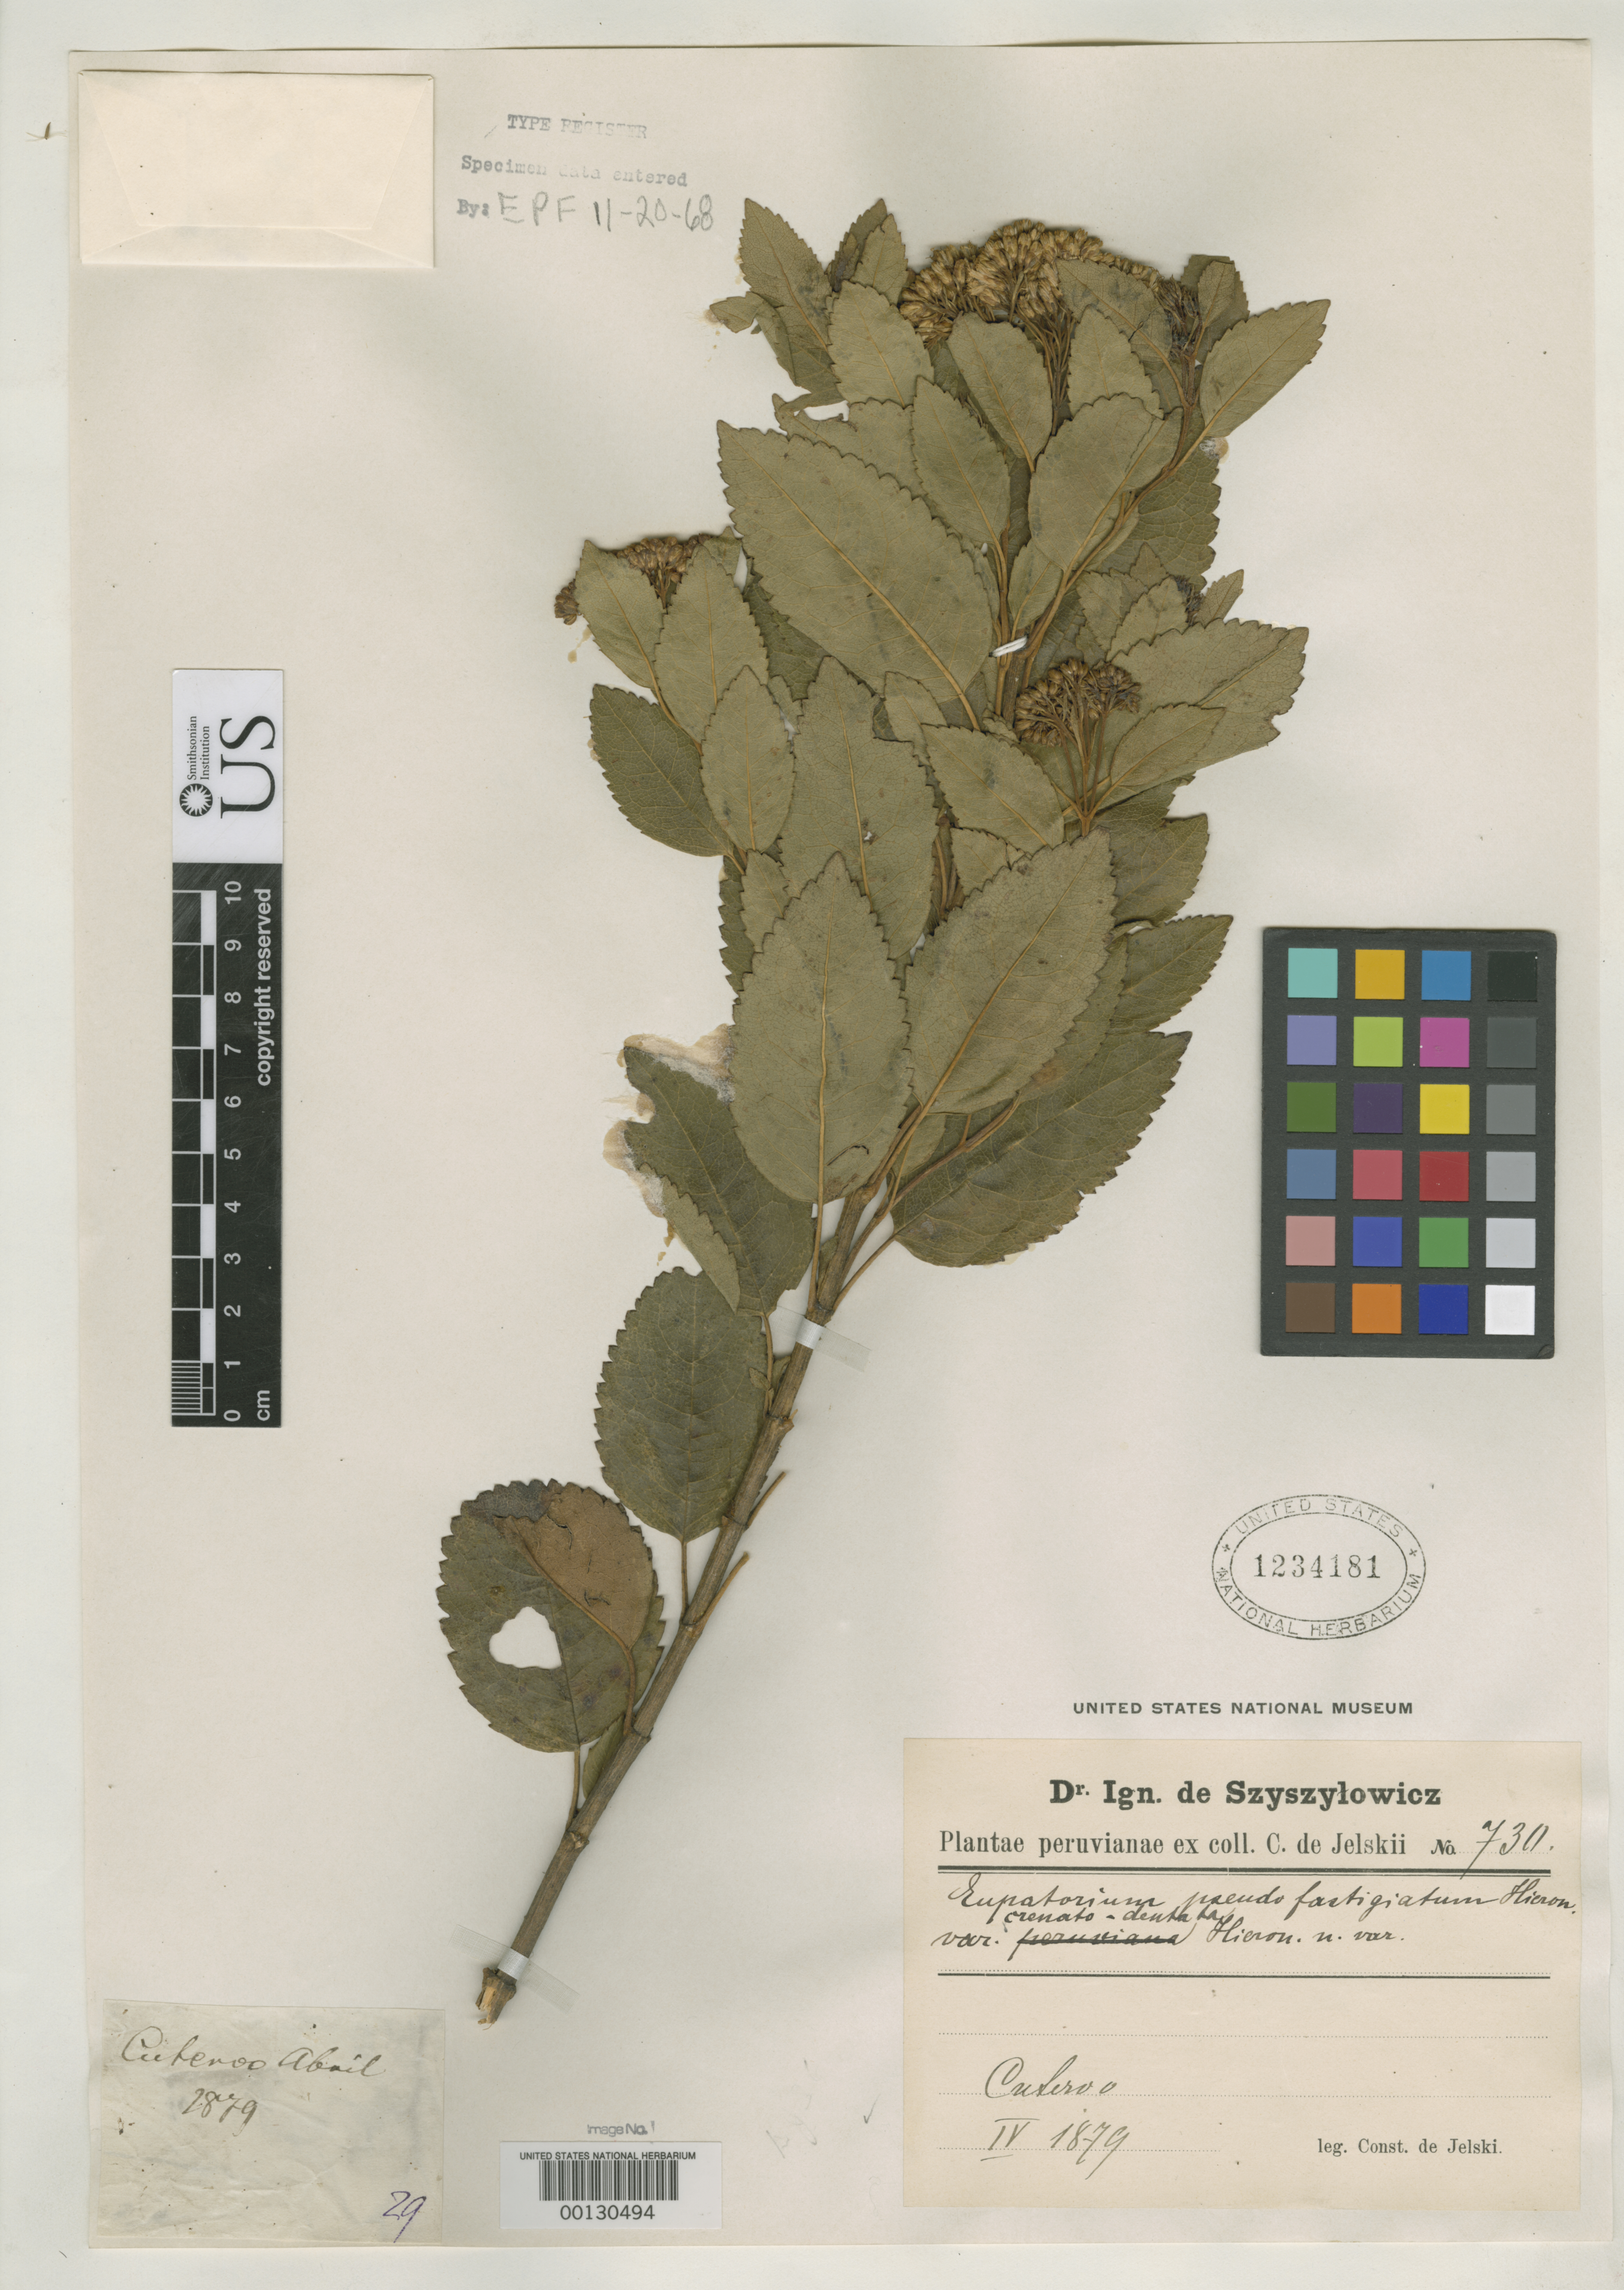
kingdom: Plantae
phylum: Tracheophyta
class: Magnoliopsida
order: Asterales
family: Asteraceae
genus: Eupatorium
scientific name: Eupatorium pseudofastigiatum var. crenato-dentata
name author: Hieron.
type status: Isotype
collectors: C. von Jelski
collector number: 730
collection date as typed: Apr 1879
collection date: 1879-04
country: Peru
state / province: Cajamarca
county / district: Cutervo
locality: Cutervo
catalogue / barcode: US 1234181